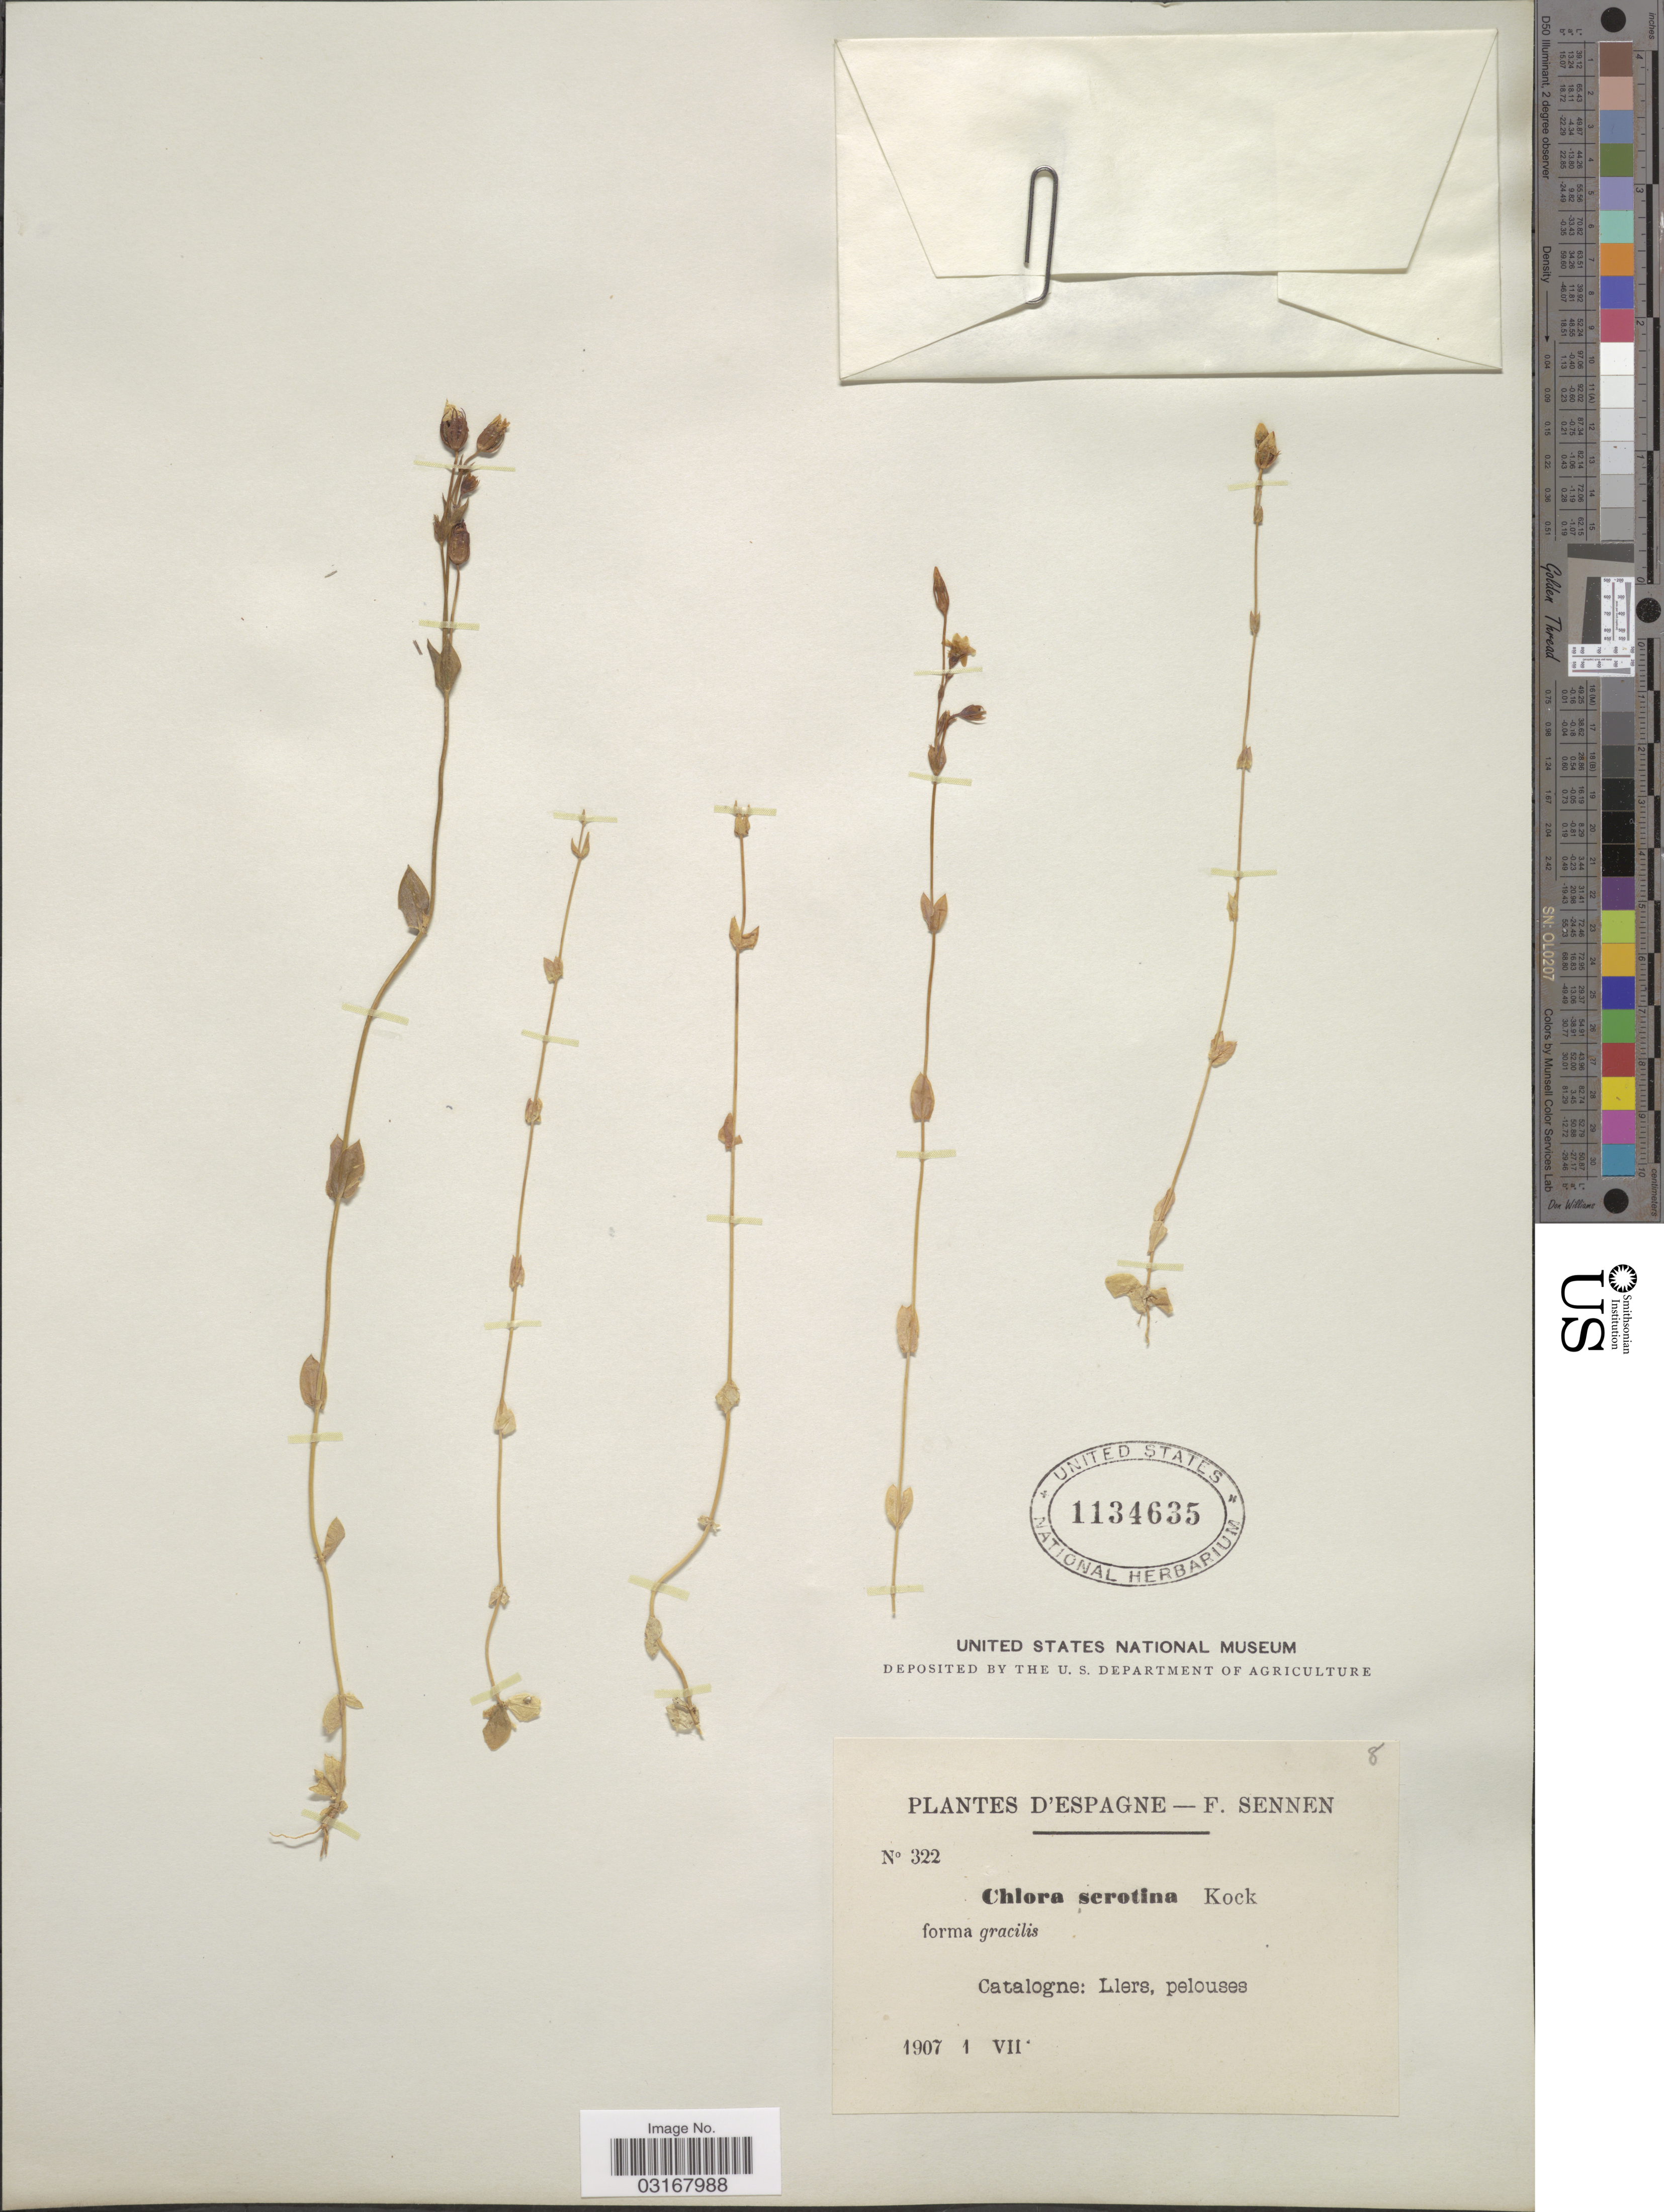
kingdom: Plantae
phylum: Tracheophyta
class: Magnoliopsida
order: Gentianales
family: Gentianaceae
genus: Chlora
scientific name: Chlora serotina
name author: W.D.J. Koch ex Rchb.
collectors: E. Sennen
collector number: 322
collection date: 1907-07-01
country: Spain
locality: Catalogne: Llers, pelouses.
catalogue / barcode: US 1134635